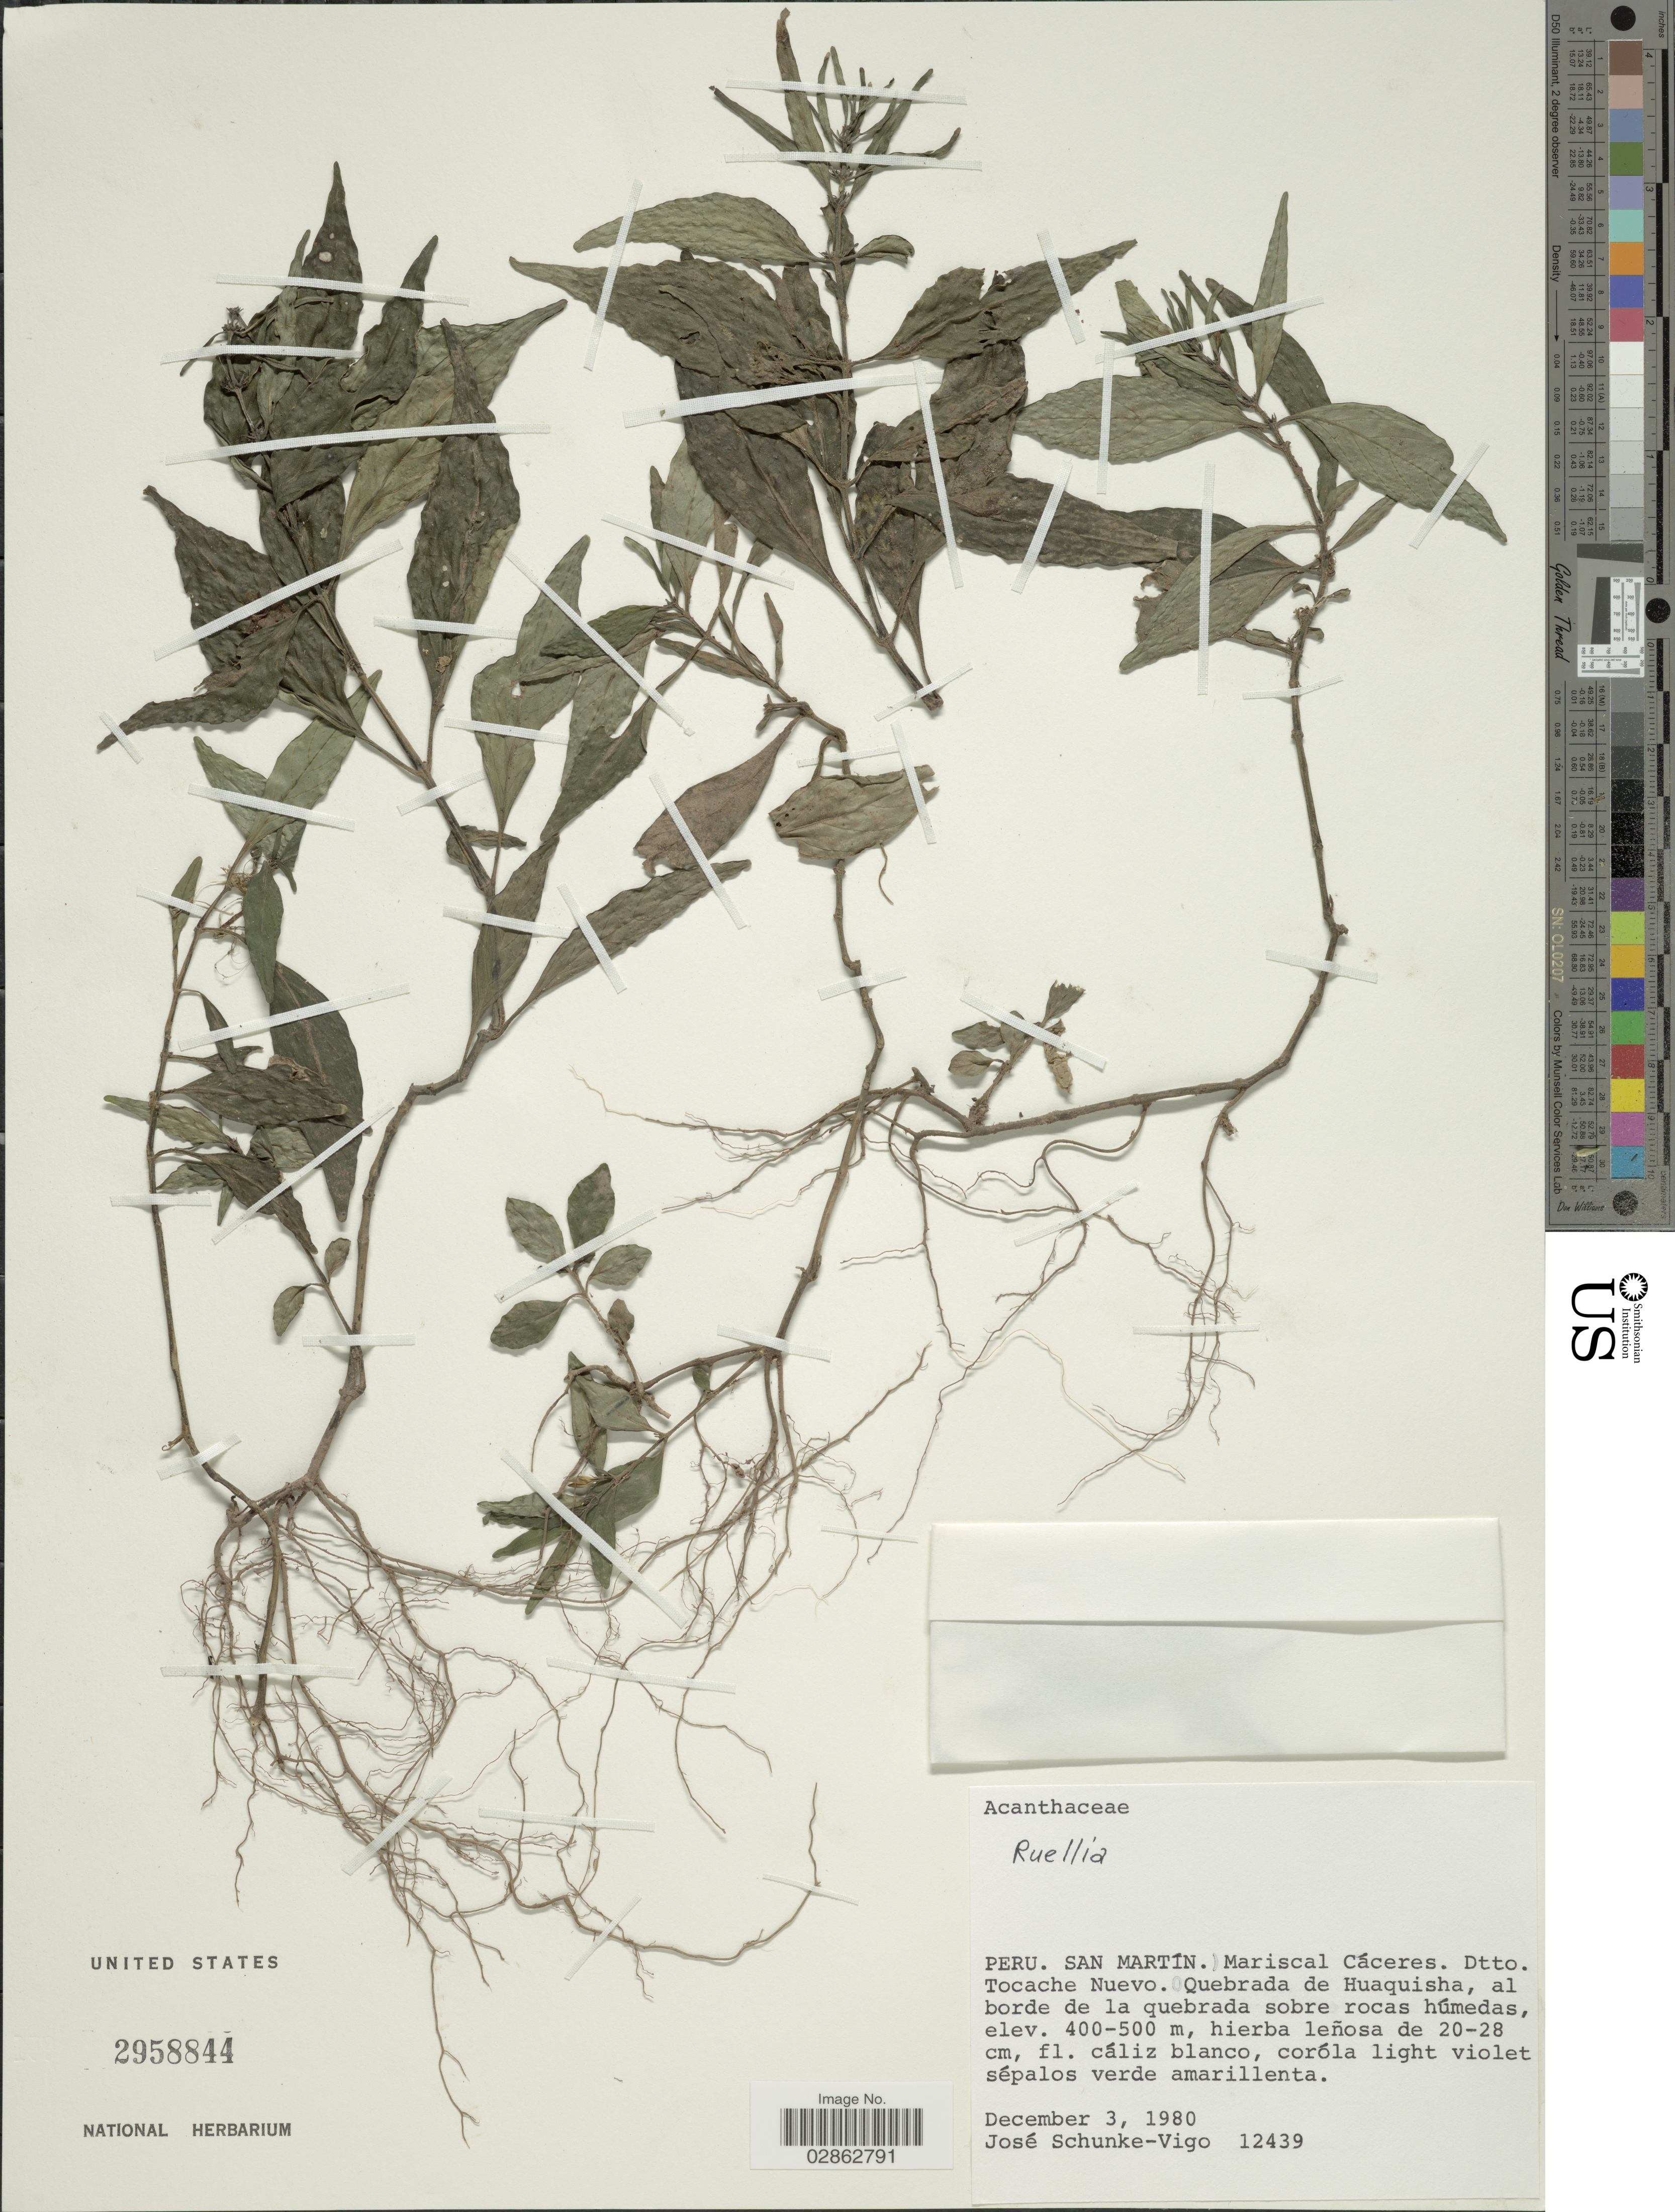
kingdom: Plantae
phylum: Tracheophyta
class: Magnoliopsida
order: Lamiales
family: Acanthaceae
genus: Ruellia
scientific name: Ruellia sp.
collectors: J. Schunke Vigo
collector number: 12439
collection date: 1980-12-03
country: Peru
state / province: San Martín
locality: Mariscal Cáceres. Dtto. Tocache Nuevo. Quebrada de Huaquisha, al borde de la quebrada sobre rocas húmedas.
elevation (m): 400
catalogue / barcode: US 2958844